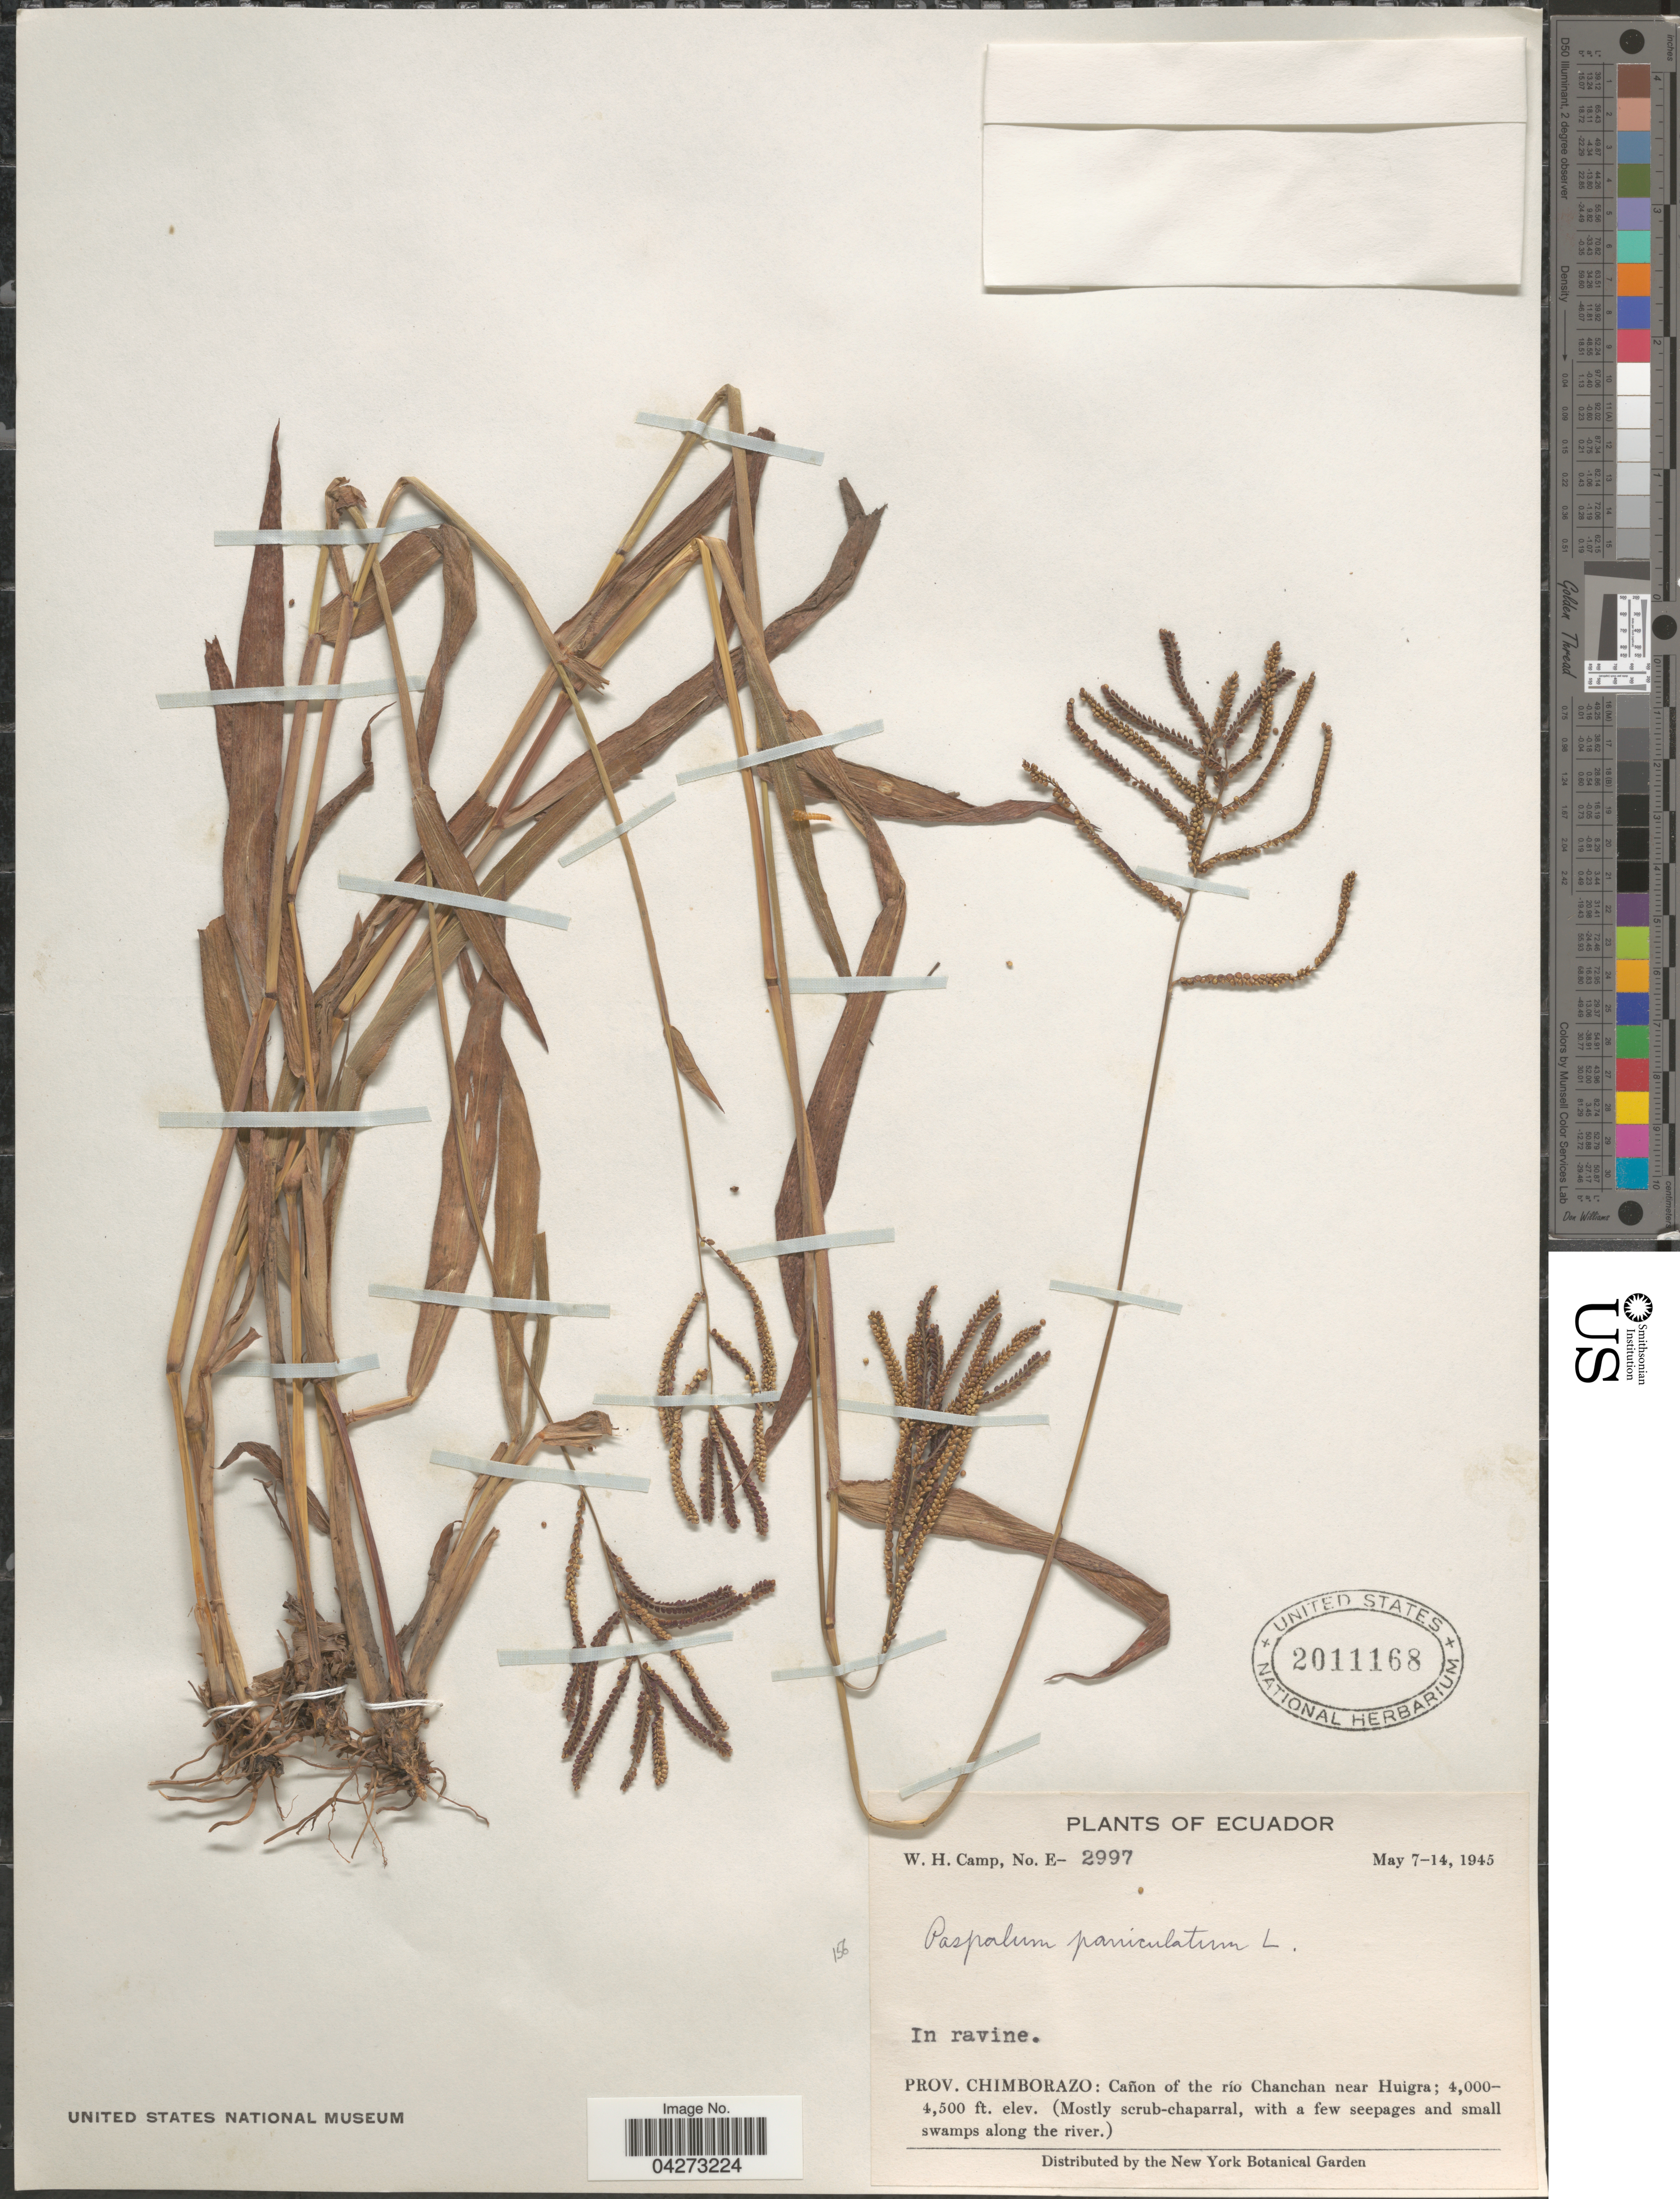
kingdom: Plantae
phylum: Tracheophyta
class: Liliopsida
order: Poales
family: Poaceae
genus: Paspalum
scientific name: Paspalum paniculatum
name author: L.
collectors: W. H. Camp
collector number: E-2997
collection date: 1945-05-07/1945-05-14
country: Ecuador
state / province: Chimborazo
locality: Cañon of the río Chanchan near Huigra.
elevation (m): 1219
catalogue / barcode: US 2011168